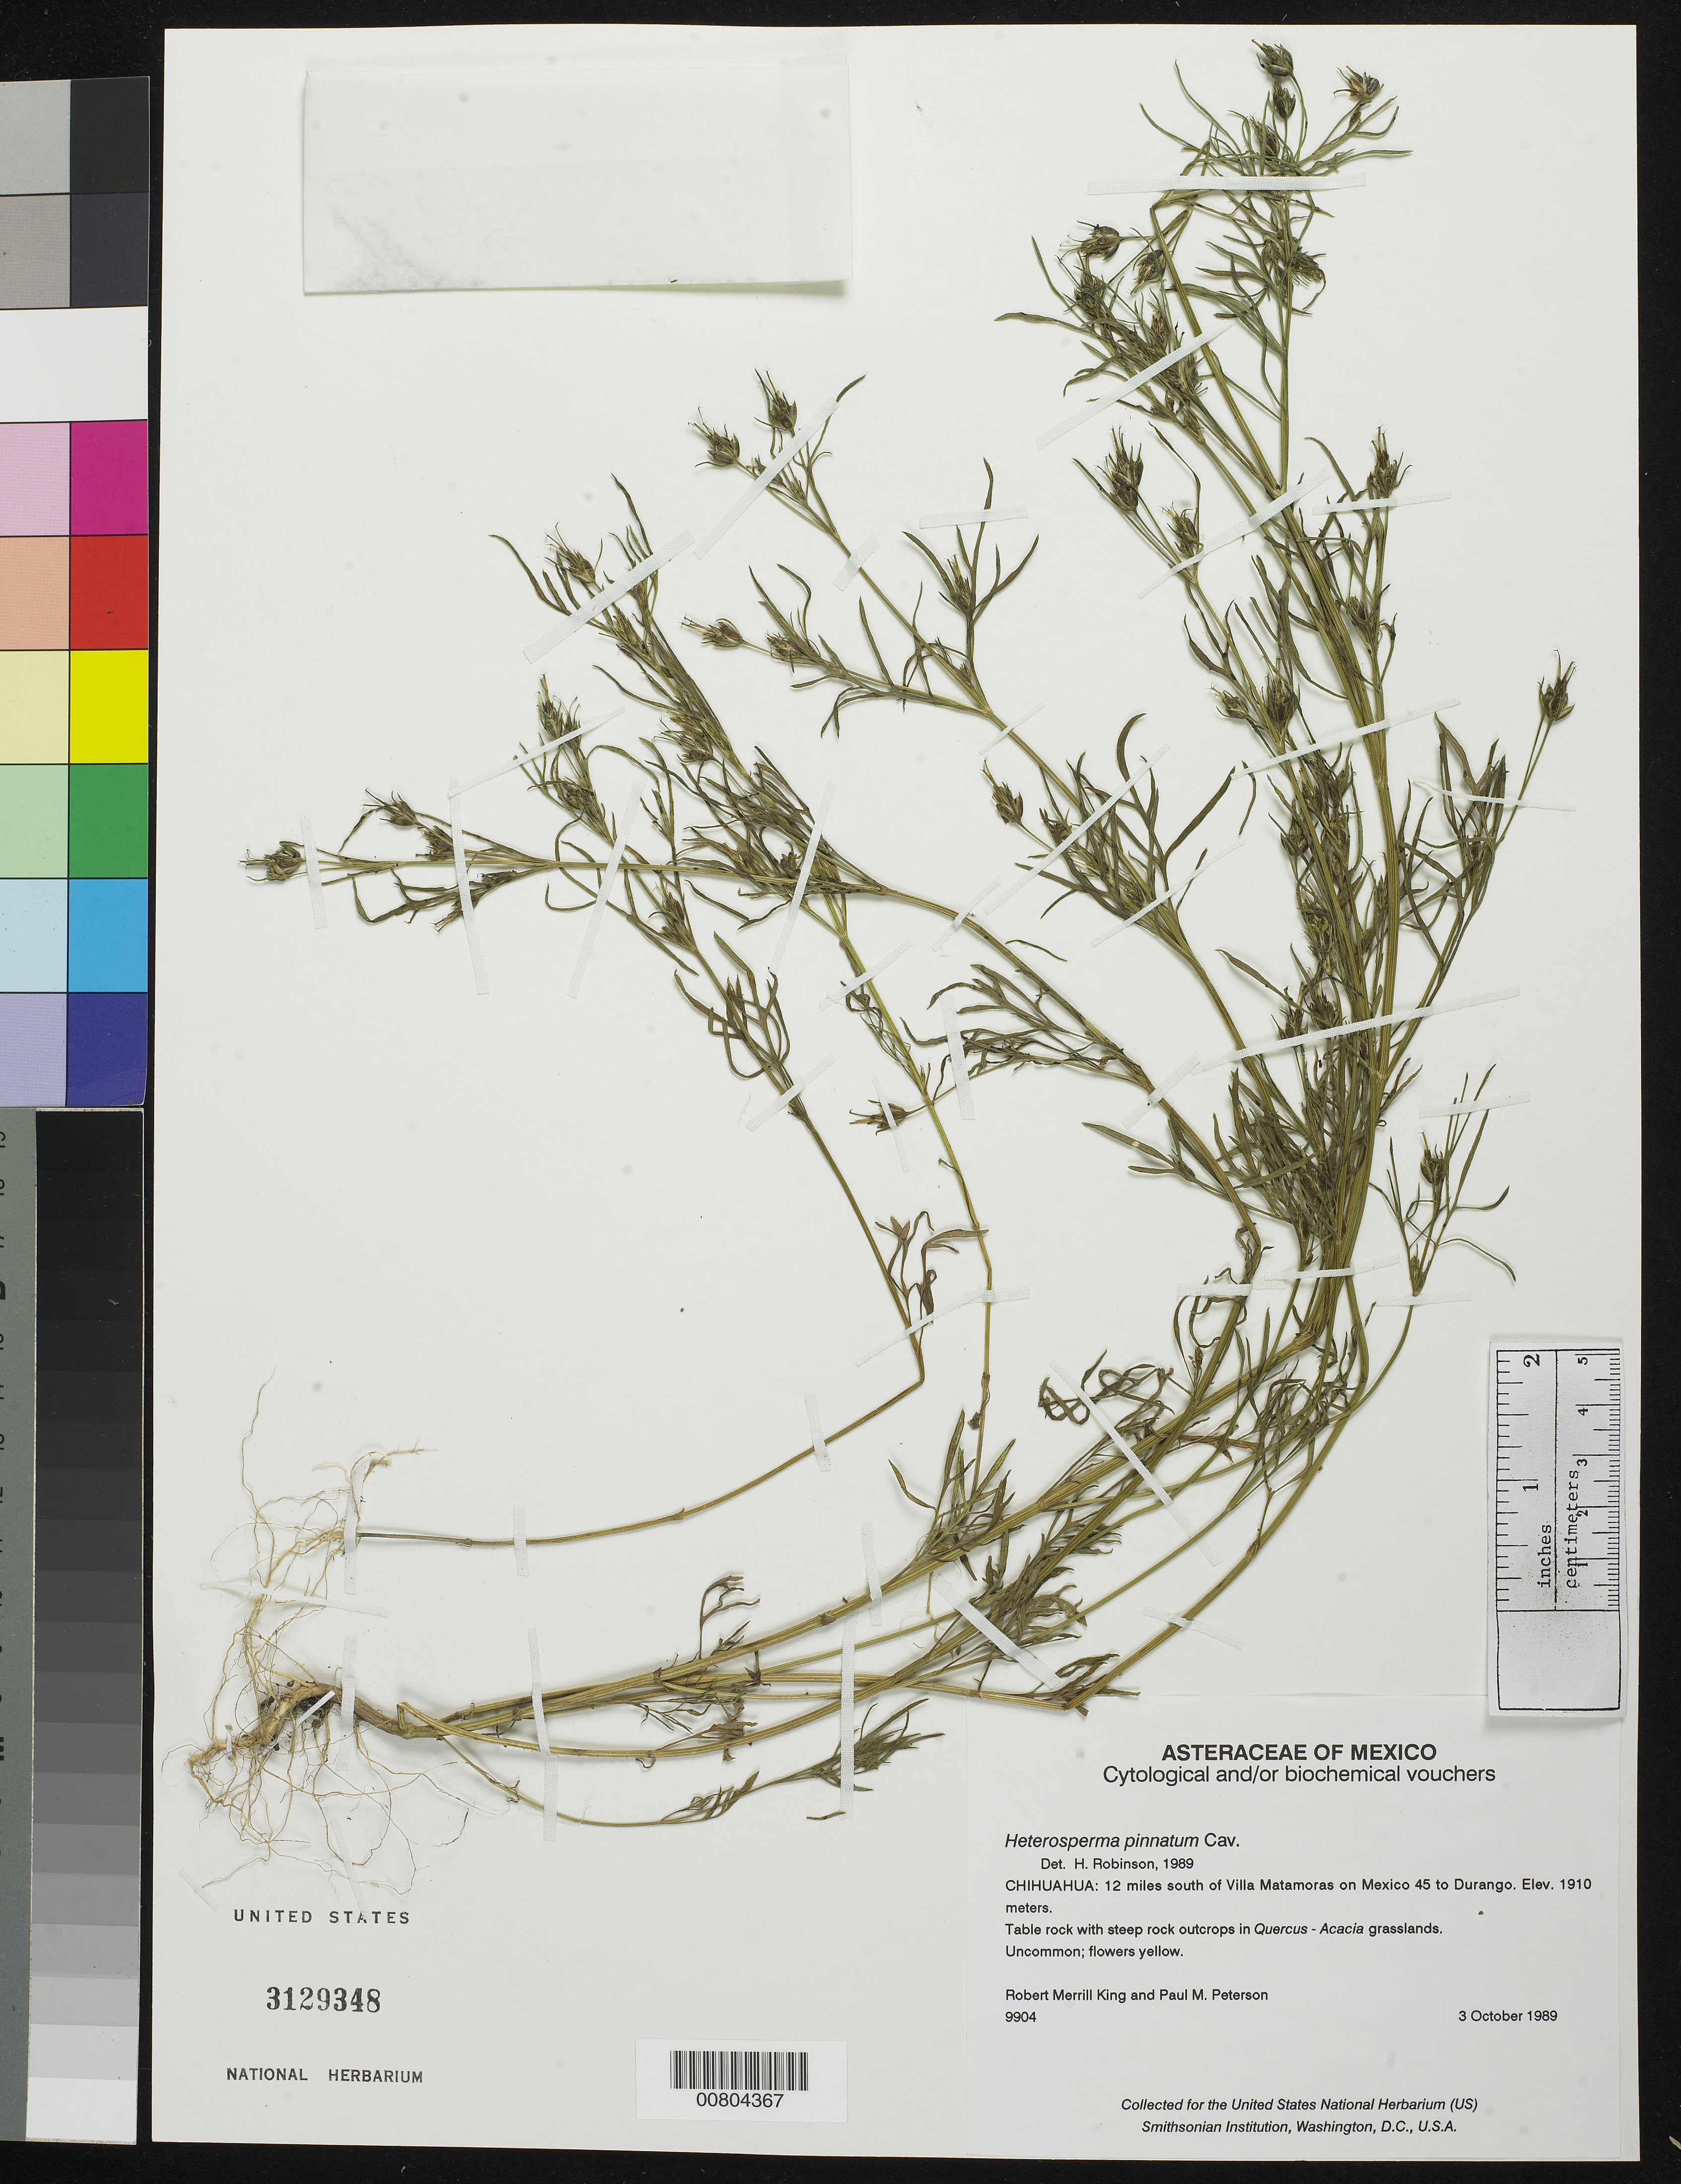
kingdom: Plantae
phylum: Tracheophyta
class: Magnoliopsida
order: Asterales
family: Asteraceae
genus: Heterosperma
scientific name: Heterosperma pinnatum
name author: Cav.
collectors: R. M. King & P. M. Peterson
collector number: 9904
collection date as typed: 03 Oct 1989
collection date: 1989-10-03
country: Mexico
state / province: Chihuahua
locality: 12 miles south of Villa Matamoros on Mexico 45 to Durango.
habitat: Table rock with steep rock outcrops in Quercus - Acacia grasslands.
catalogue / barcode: US 3129348